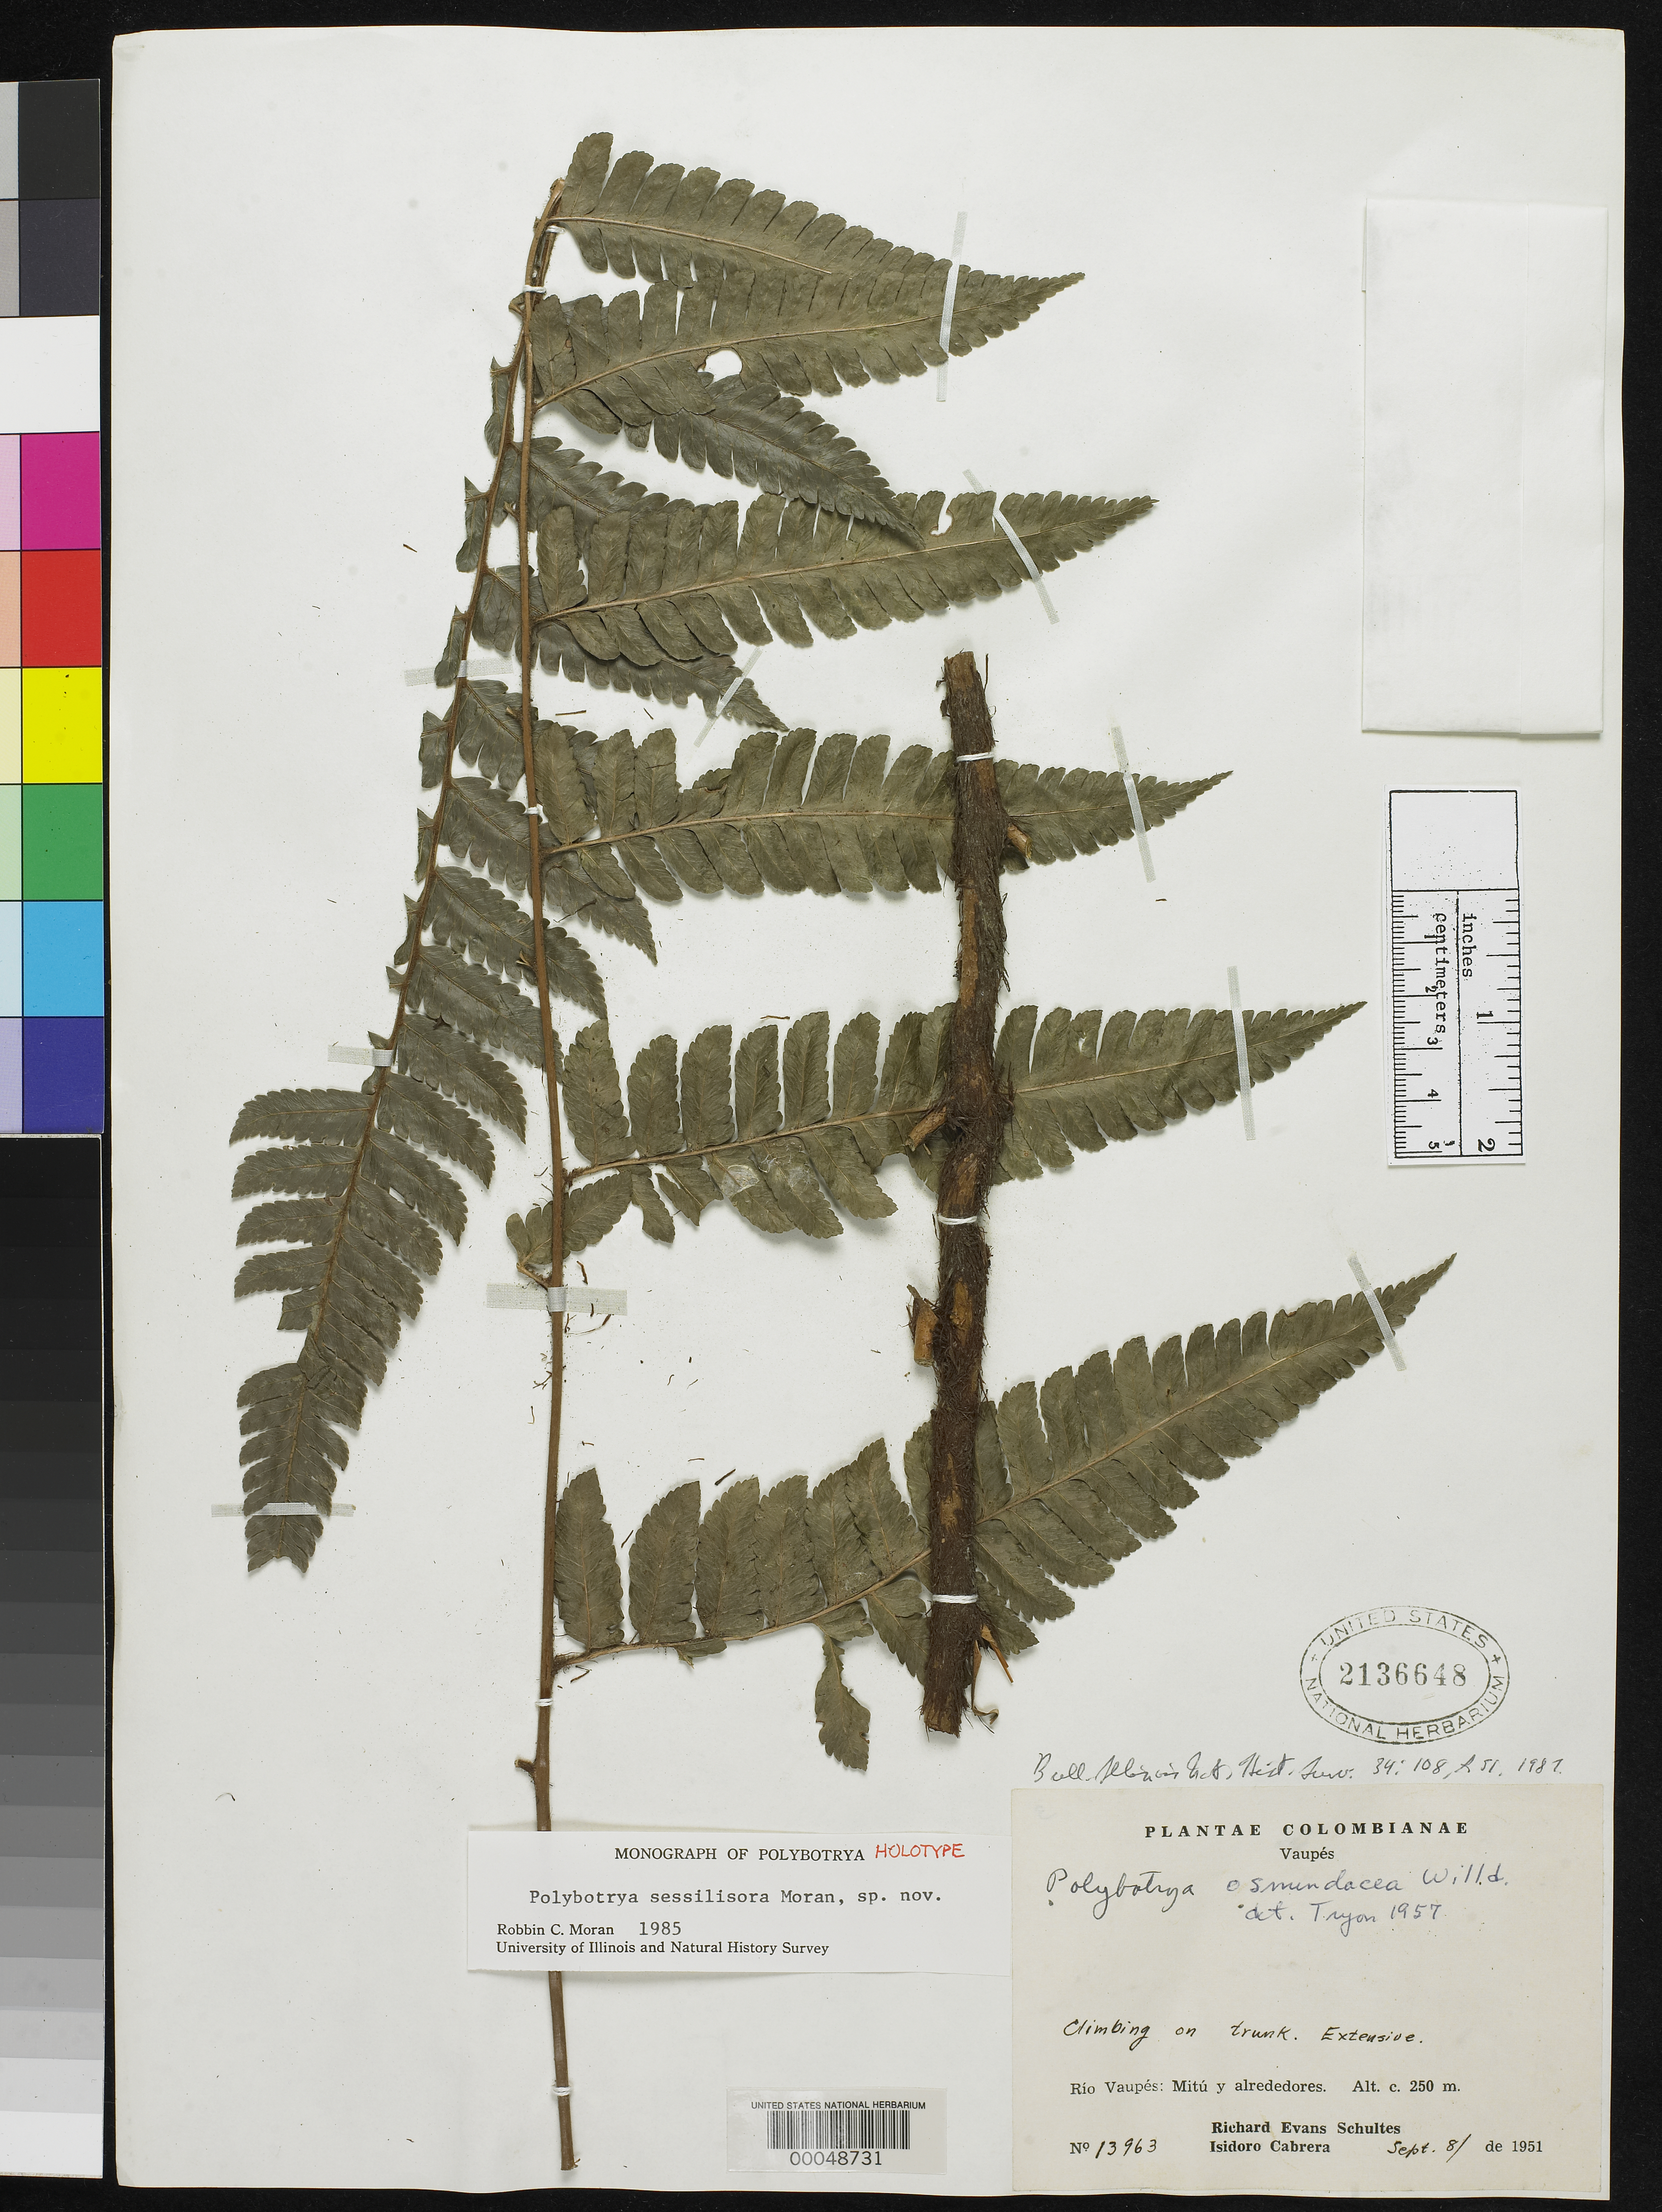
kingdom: Plantae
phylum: Tracheophyta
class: Polypodiopsida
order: Polypodiales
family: Dryopteridaceae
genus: Polybotrya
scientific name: Polybotrya sessilisora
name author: R.C. Moran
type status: Holotype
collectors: R. E. Schultes & I. Cabrera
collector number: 13963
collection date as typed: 08 Sep 1951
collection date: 1951-09-08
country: Colombia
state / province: Vaupés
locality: Mitu and vicinity.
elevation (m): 250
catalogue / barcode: US 2136648